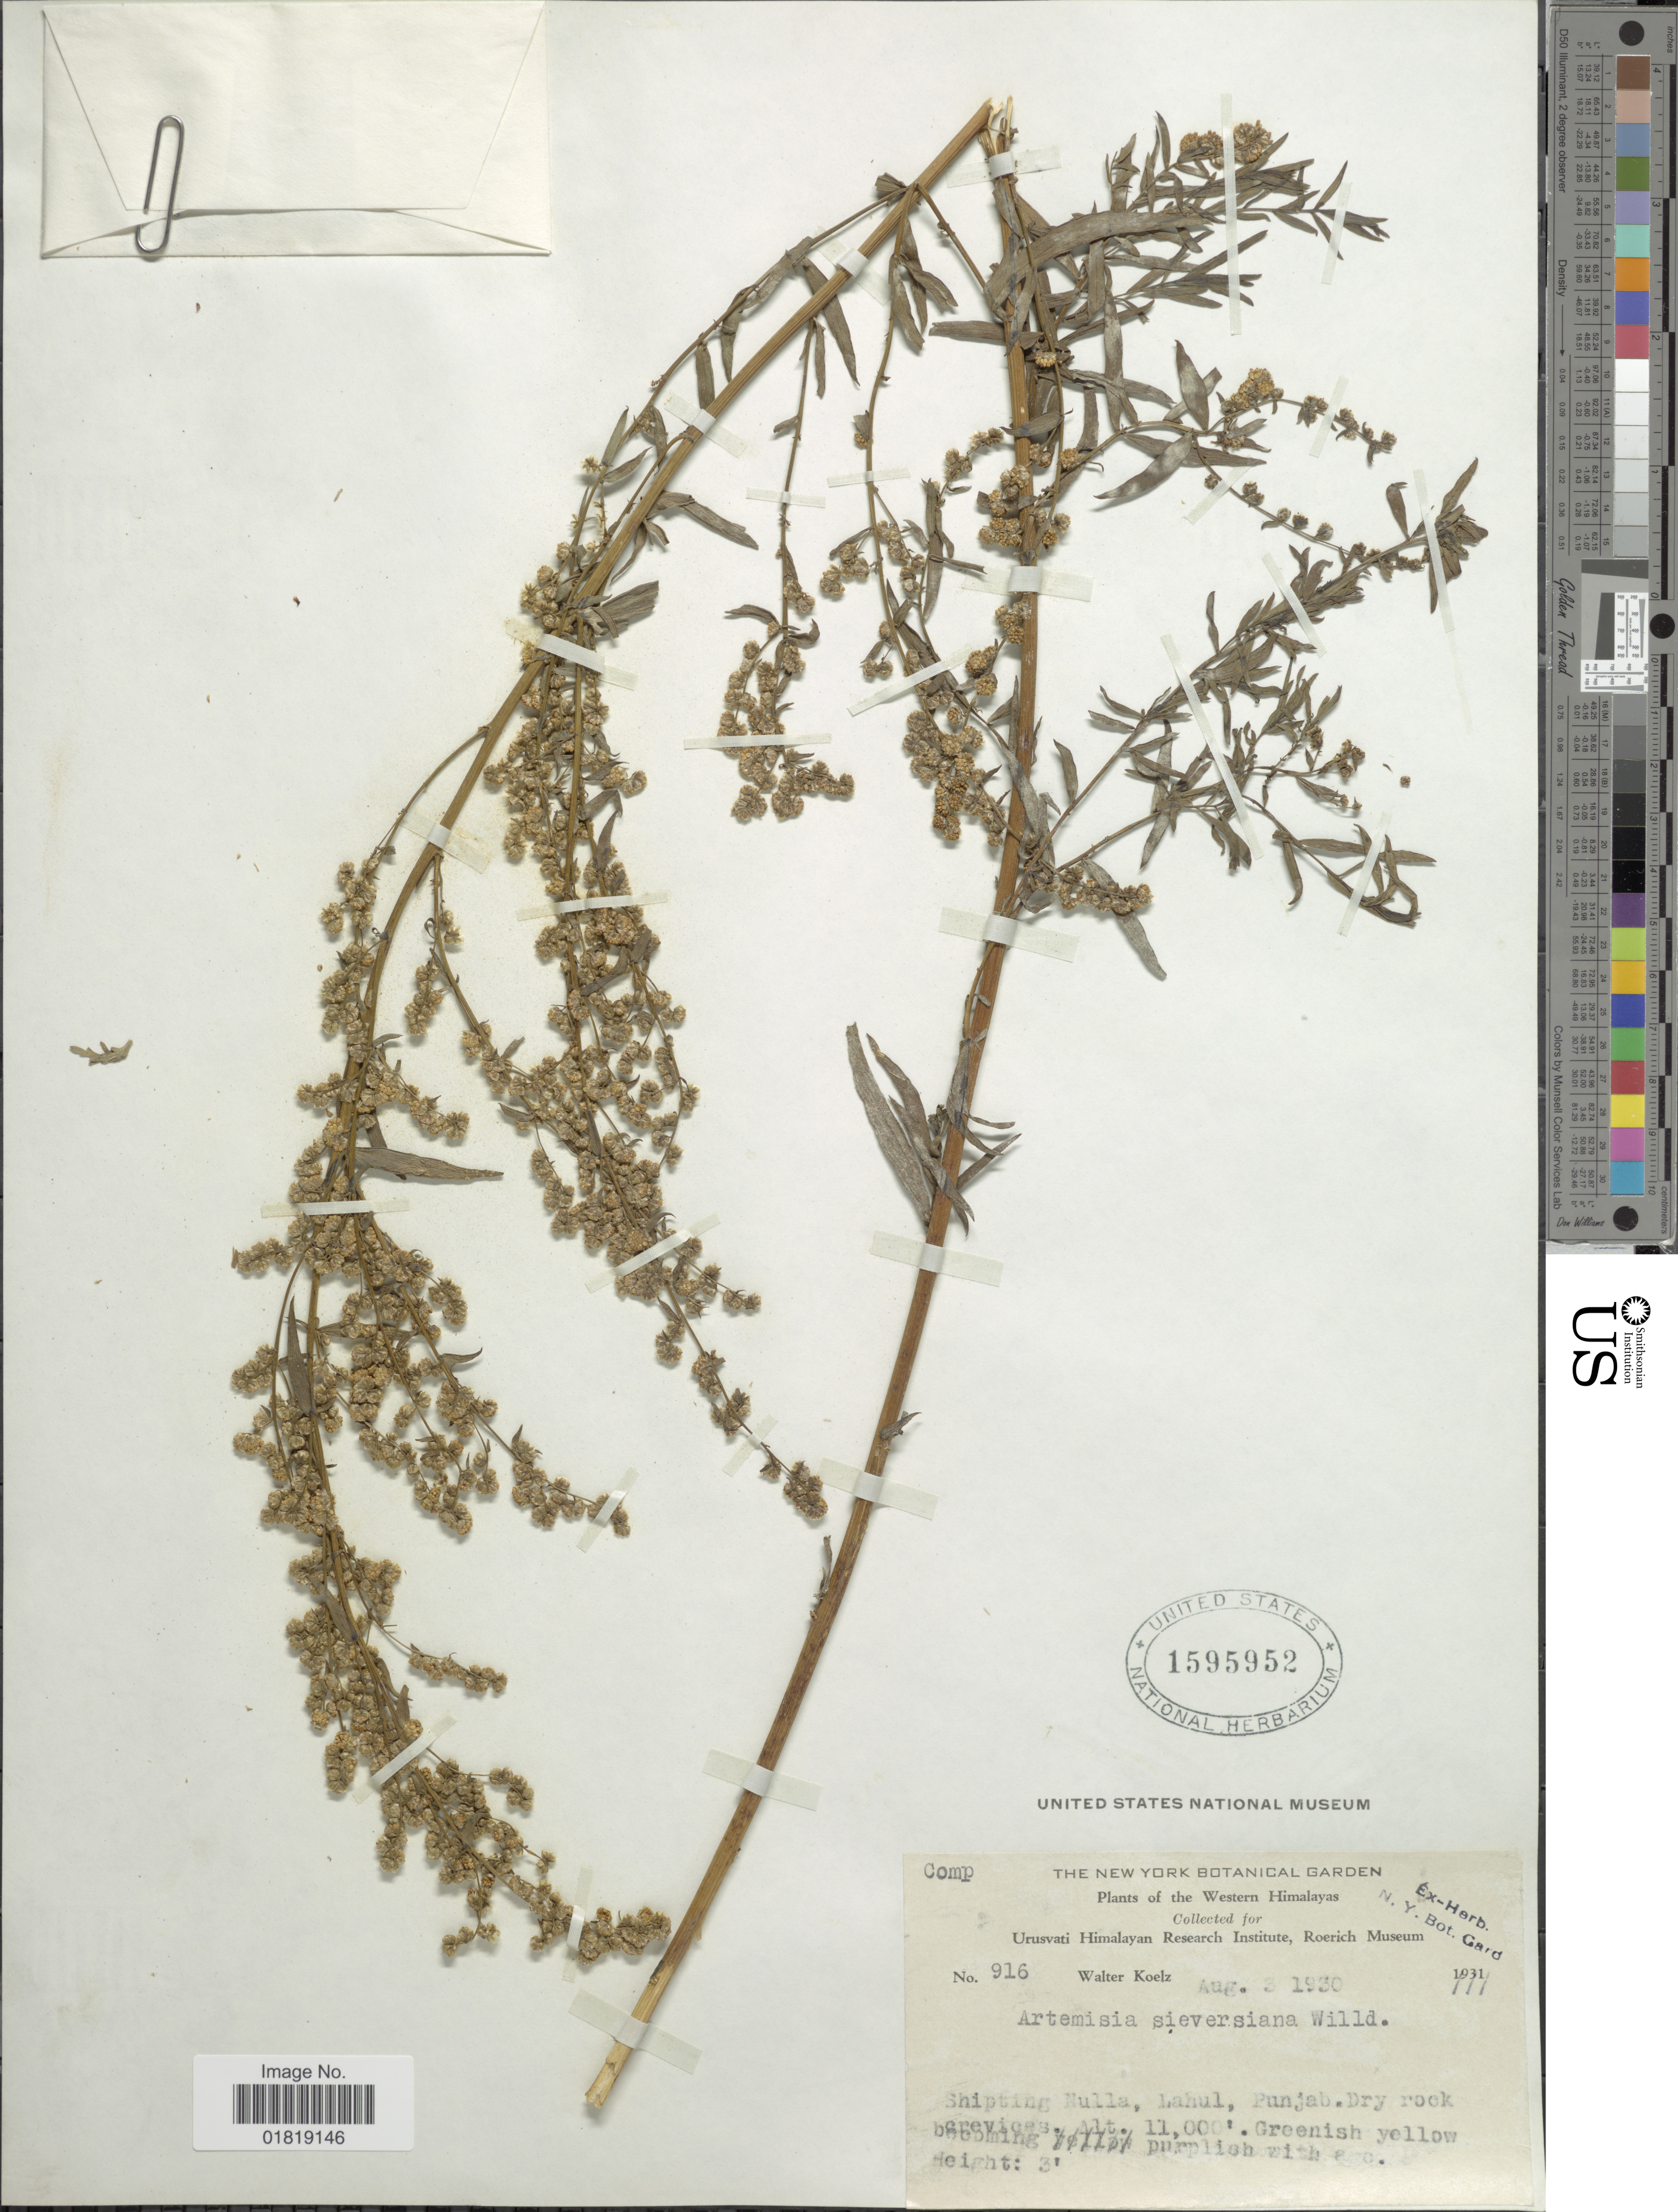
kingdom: Plantae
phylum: Tracheophyta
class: Magnoliopsida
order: Asterales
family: Asteraceae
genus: Artemisia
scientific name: Artemisia sieversiana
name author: Willd.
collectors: W. N. Koelz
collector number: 916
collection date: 1930-08-03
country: India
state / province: Punjab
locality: Western Himalayas, Shipting Nulla, Lahul, Punjab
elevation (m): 3353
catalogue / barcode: US 1595952